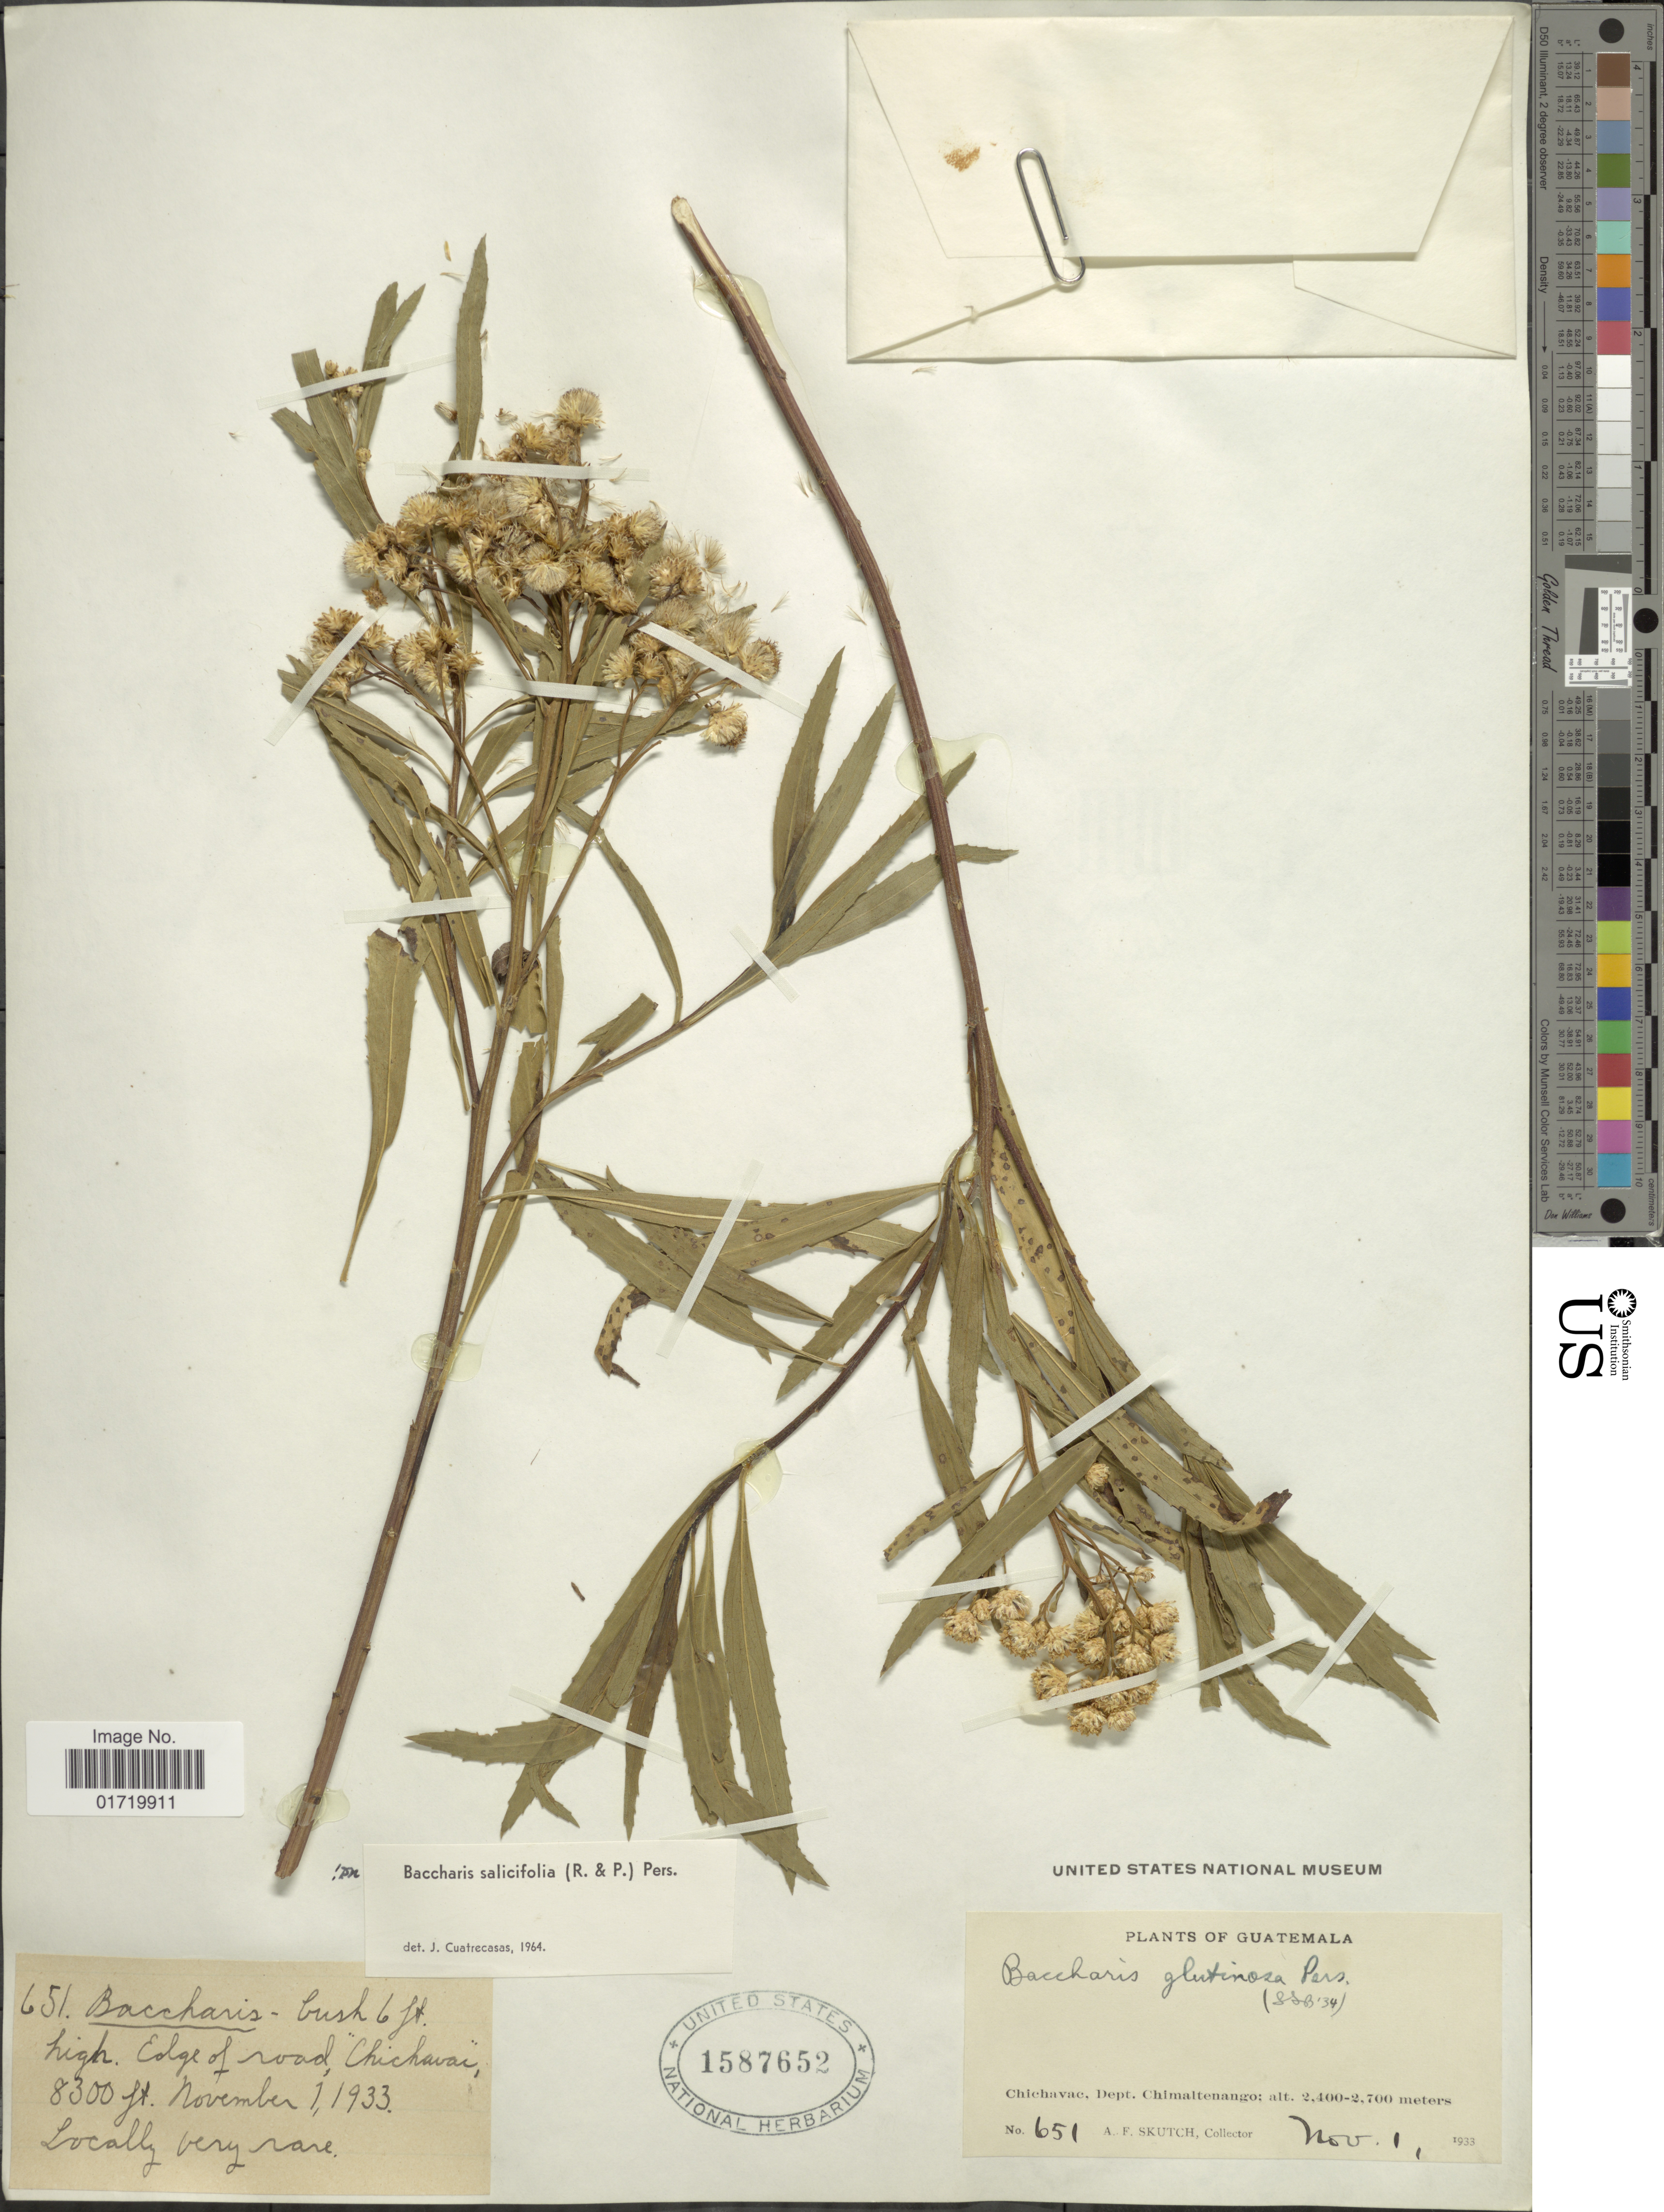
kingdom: Plantae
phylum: Tracheophyta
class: Magnoliopsida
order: Asterales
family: Asteraceae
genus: Baccharis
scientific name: Baccharis salicifolia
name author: (Ruiz & Pav.) Pers.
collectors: A. F. Skutch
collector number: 651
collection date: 1933-11-01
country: Guatemala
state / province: Chimaltenango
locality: Chichavac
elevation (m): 2530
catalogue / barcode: US 1587652